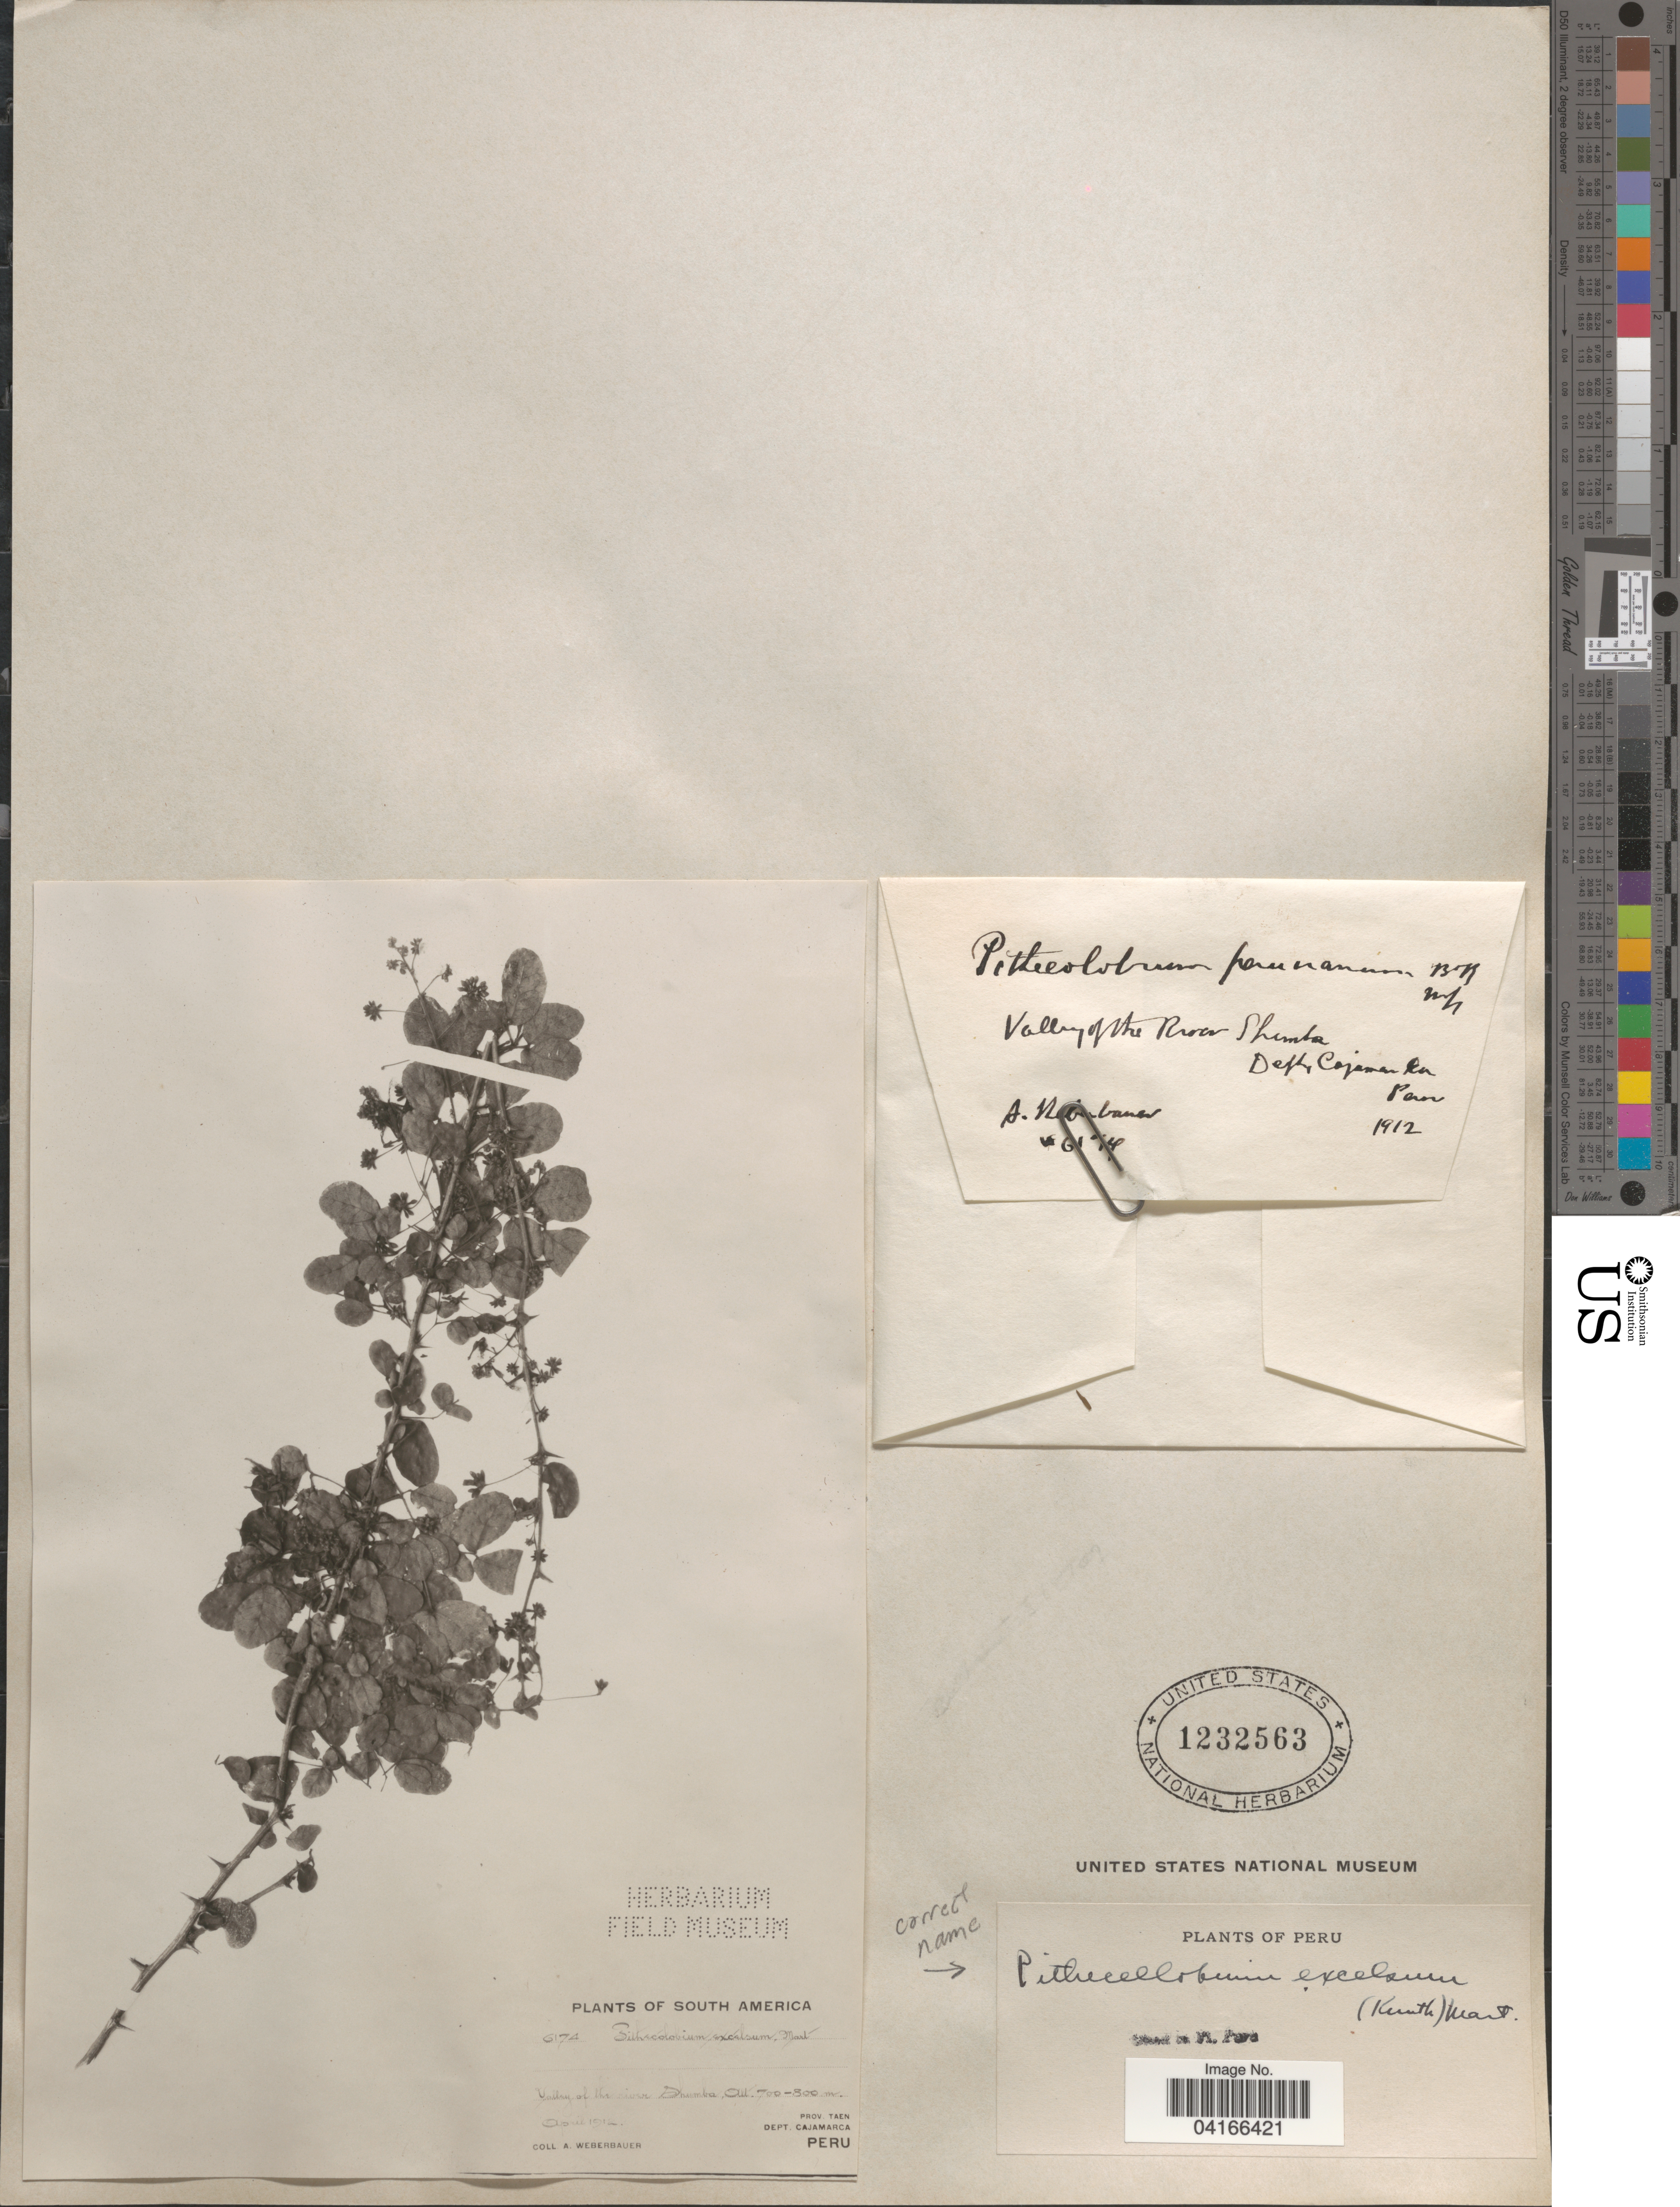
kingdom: Plantae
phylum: Tracheophyta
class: Magnoliopsida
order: Fabales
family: Fabaceae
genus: Pithecellobium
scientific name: Pithecellobium excelsum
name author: (Kunth) Mart.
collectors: A. Weberbauer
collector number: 6174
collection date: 1912-08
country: Peru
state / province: Cajamarca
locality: Valley of the river Dhumba. Prov. Taen. Dept. Cajamarca.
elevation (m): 700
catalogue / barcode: US 1232563